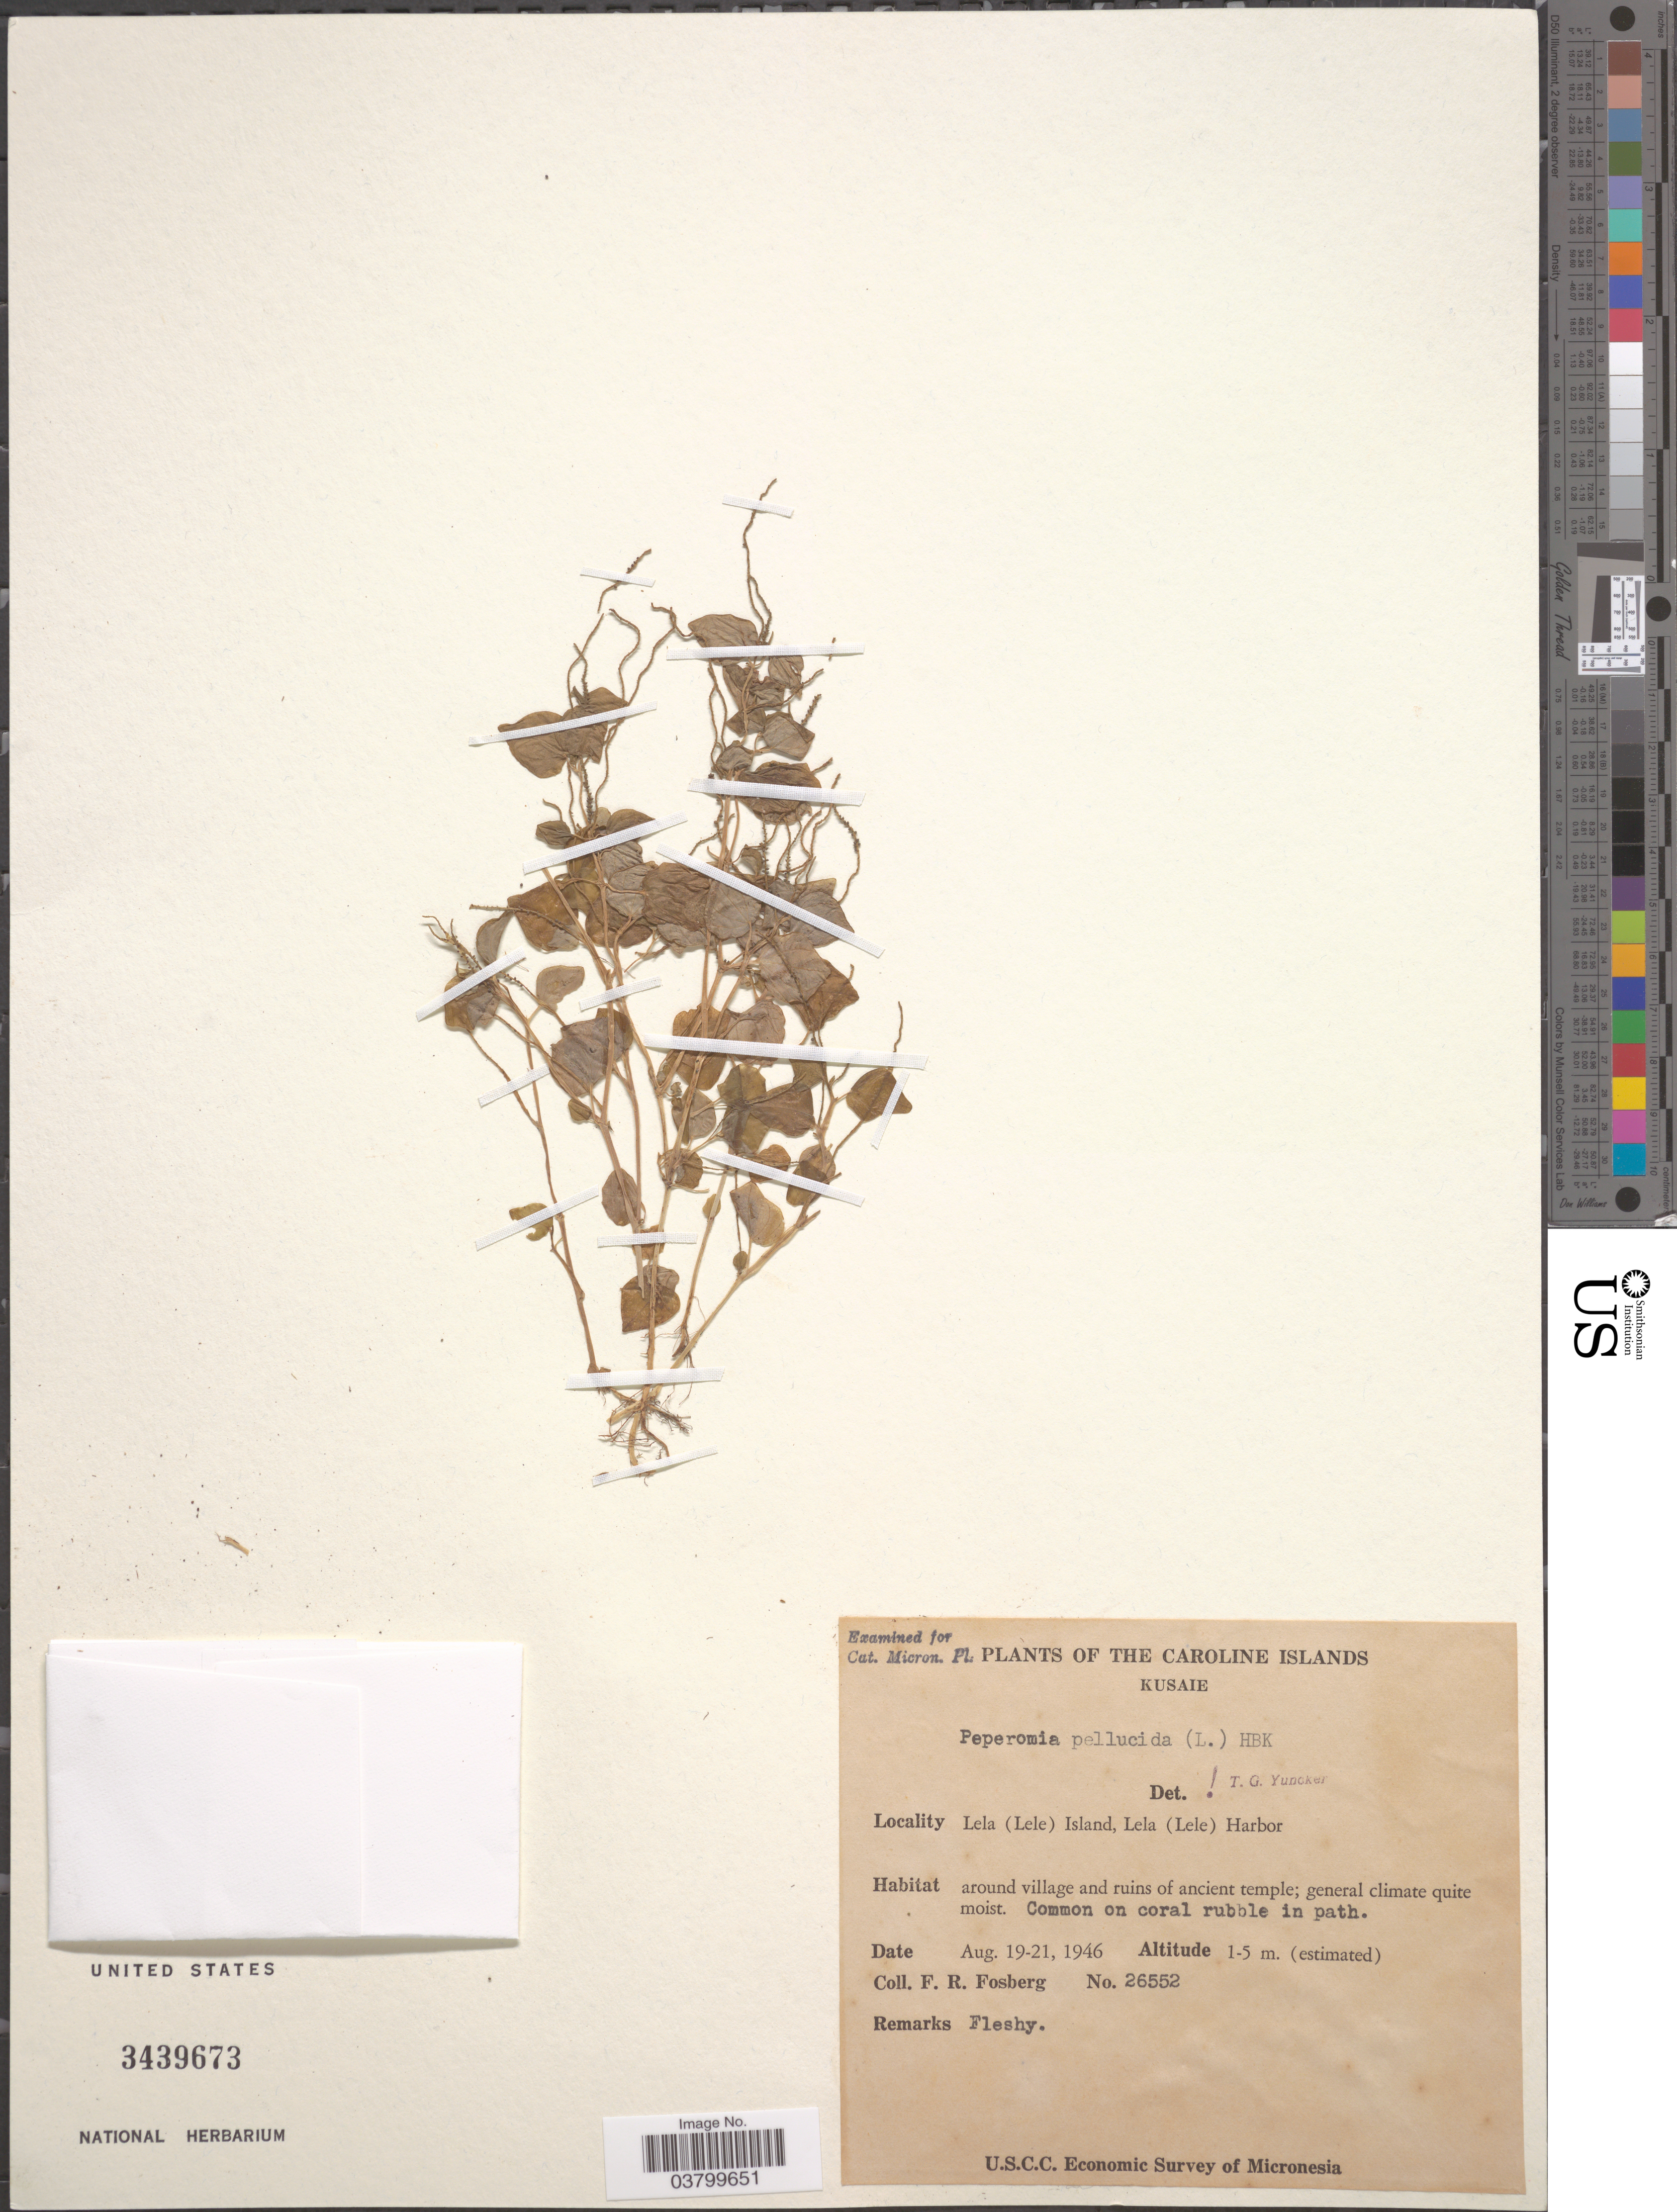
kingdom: Plantae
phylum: Tracheophyta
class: Magnoliopsida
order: Piperales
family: Piperaceae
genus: Peperomia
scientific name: Peperomia pellucida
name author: (L.) Kunth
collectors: F. R. Fosberg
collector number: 26552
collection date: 1946-08-19/1946-08-21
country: Micronesia, Federated States of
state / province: Kosrae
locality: The Caroline Islands. Kusaie. Lela (Lele) Island, Lela (Lele) Harbor. Around village and ruins of ancient temple.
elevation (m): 1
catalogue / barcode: US 3439673